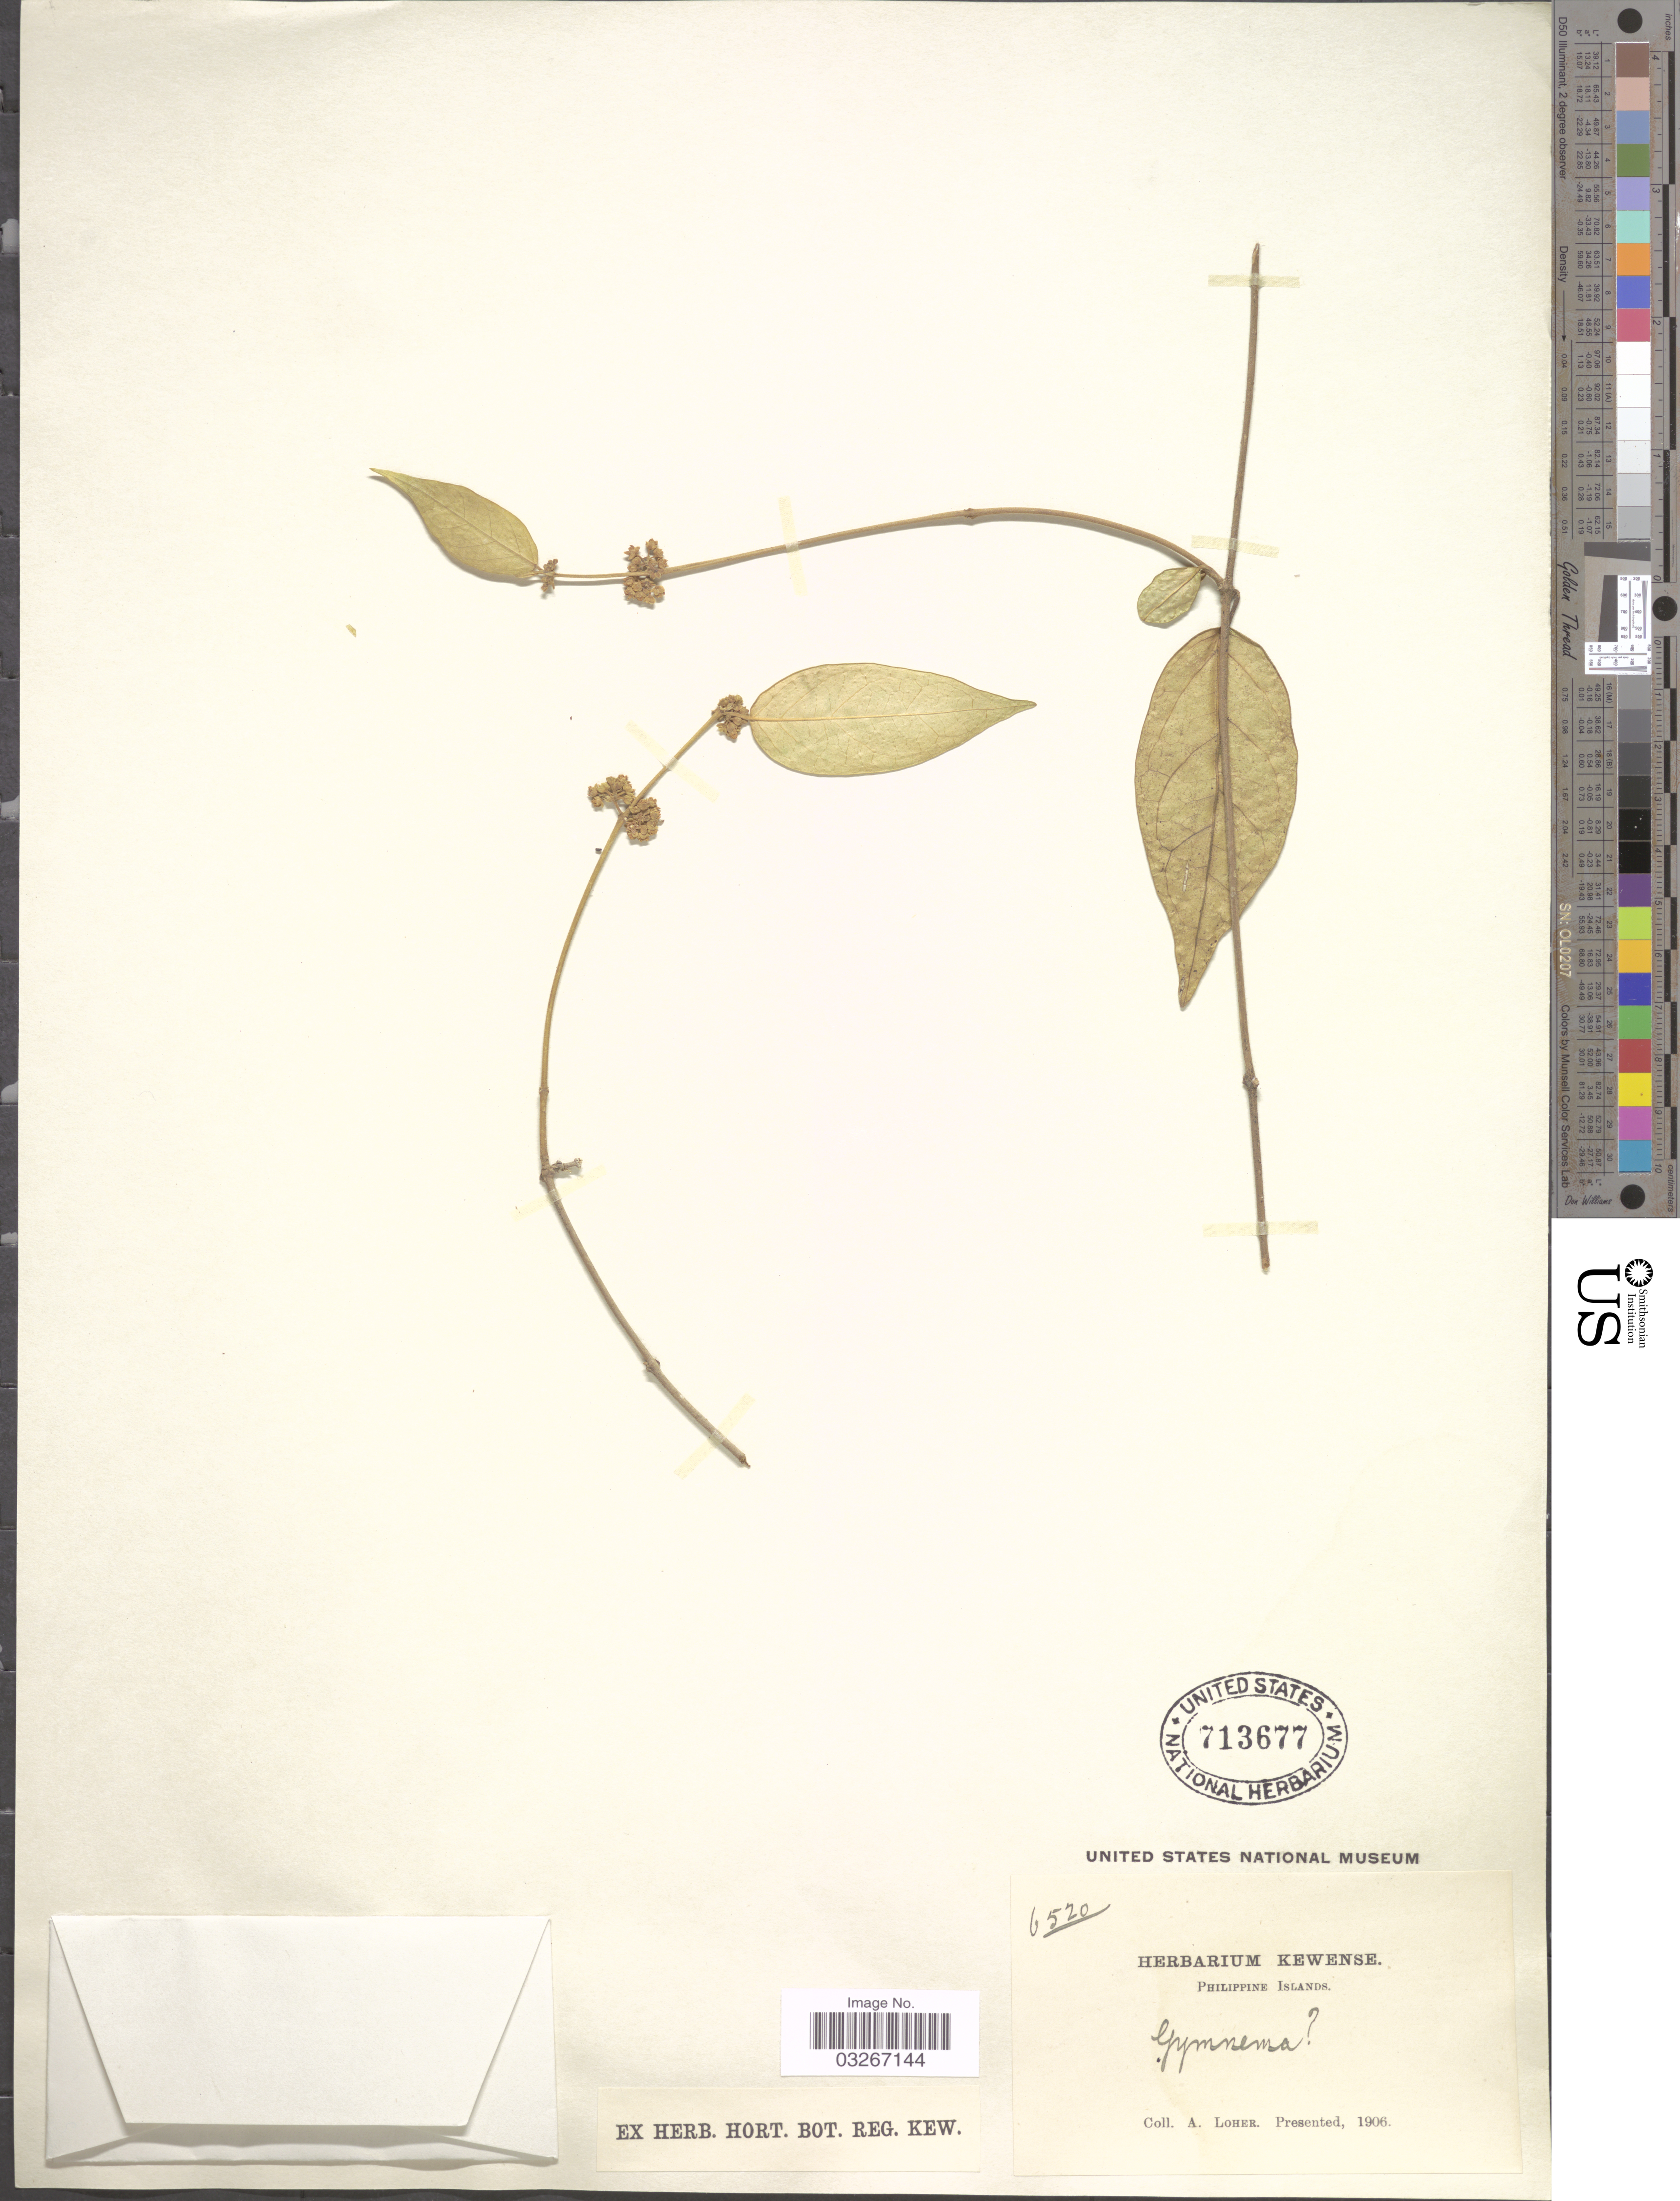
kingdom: Plantae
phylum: Tracheophyta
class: Magnoliopsida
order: Gentianales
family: Apocynaceae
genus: Gymnema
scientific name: Gymnema sp.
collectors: A. Loher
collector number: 6520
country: Philippines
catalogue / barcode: US 713677